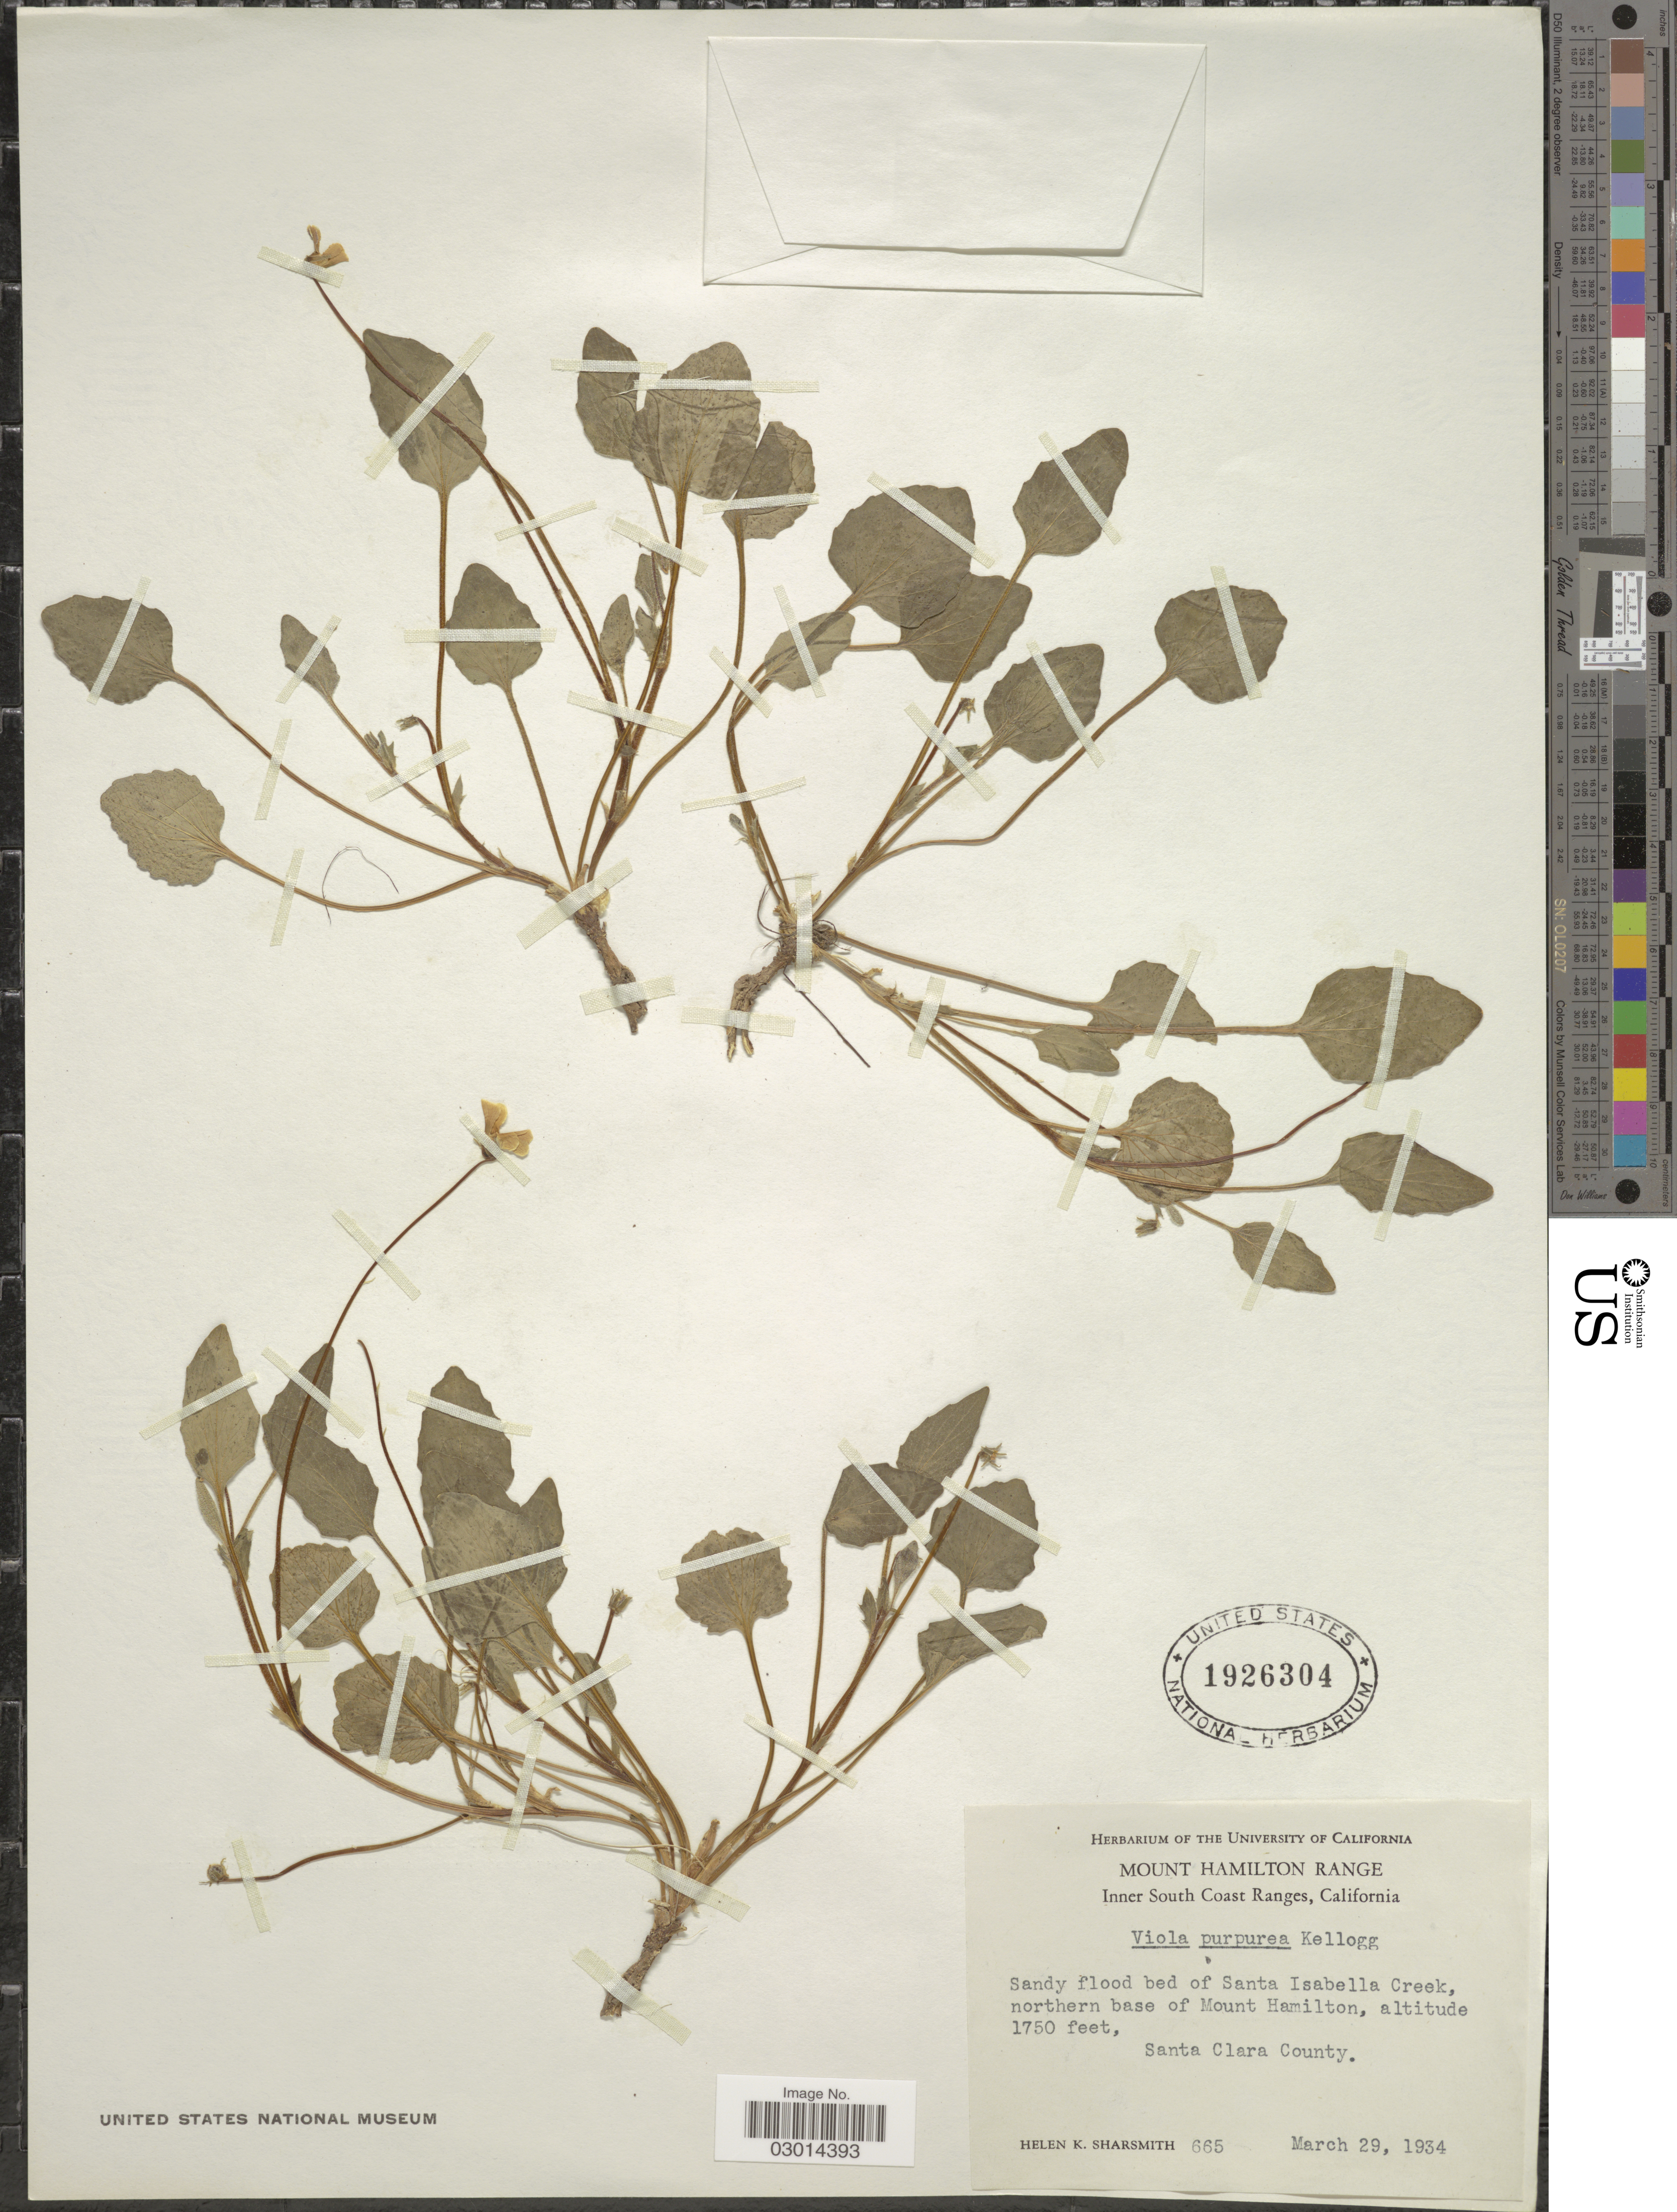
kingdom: Plantae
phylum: Tracheophyta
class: Magnoliopsida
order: Malpighiales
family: Violaceae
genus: Viola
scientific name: Viola purpurea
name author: Kellogg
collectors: H. Sharsmith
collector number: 665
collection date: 1934-03-29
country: United States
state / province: California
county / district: Santa Clara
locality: Mount Hamilton Range, Inner South Coast Ranges, Sandy flood bed of Santa Isabella Creek, northern base of Mount Hamilton, Santa Clara County.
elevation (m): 533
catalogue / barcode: US 1926304